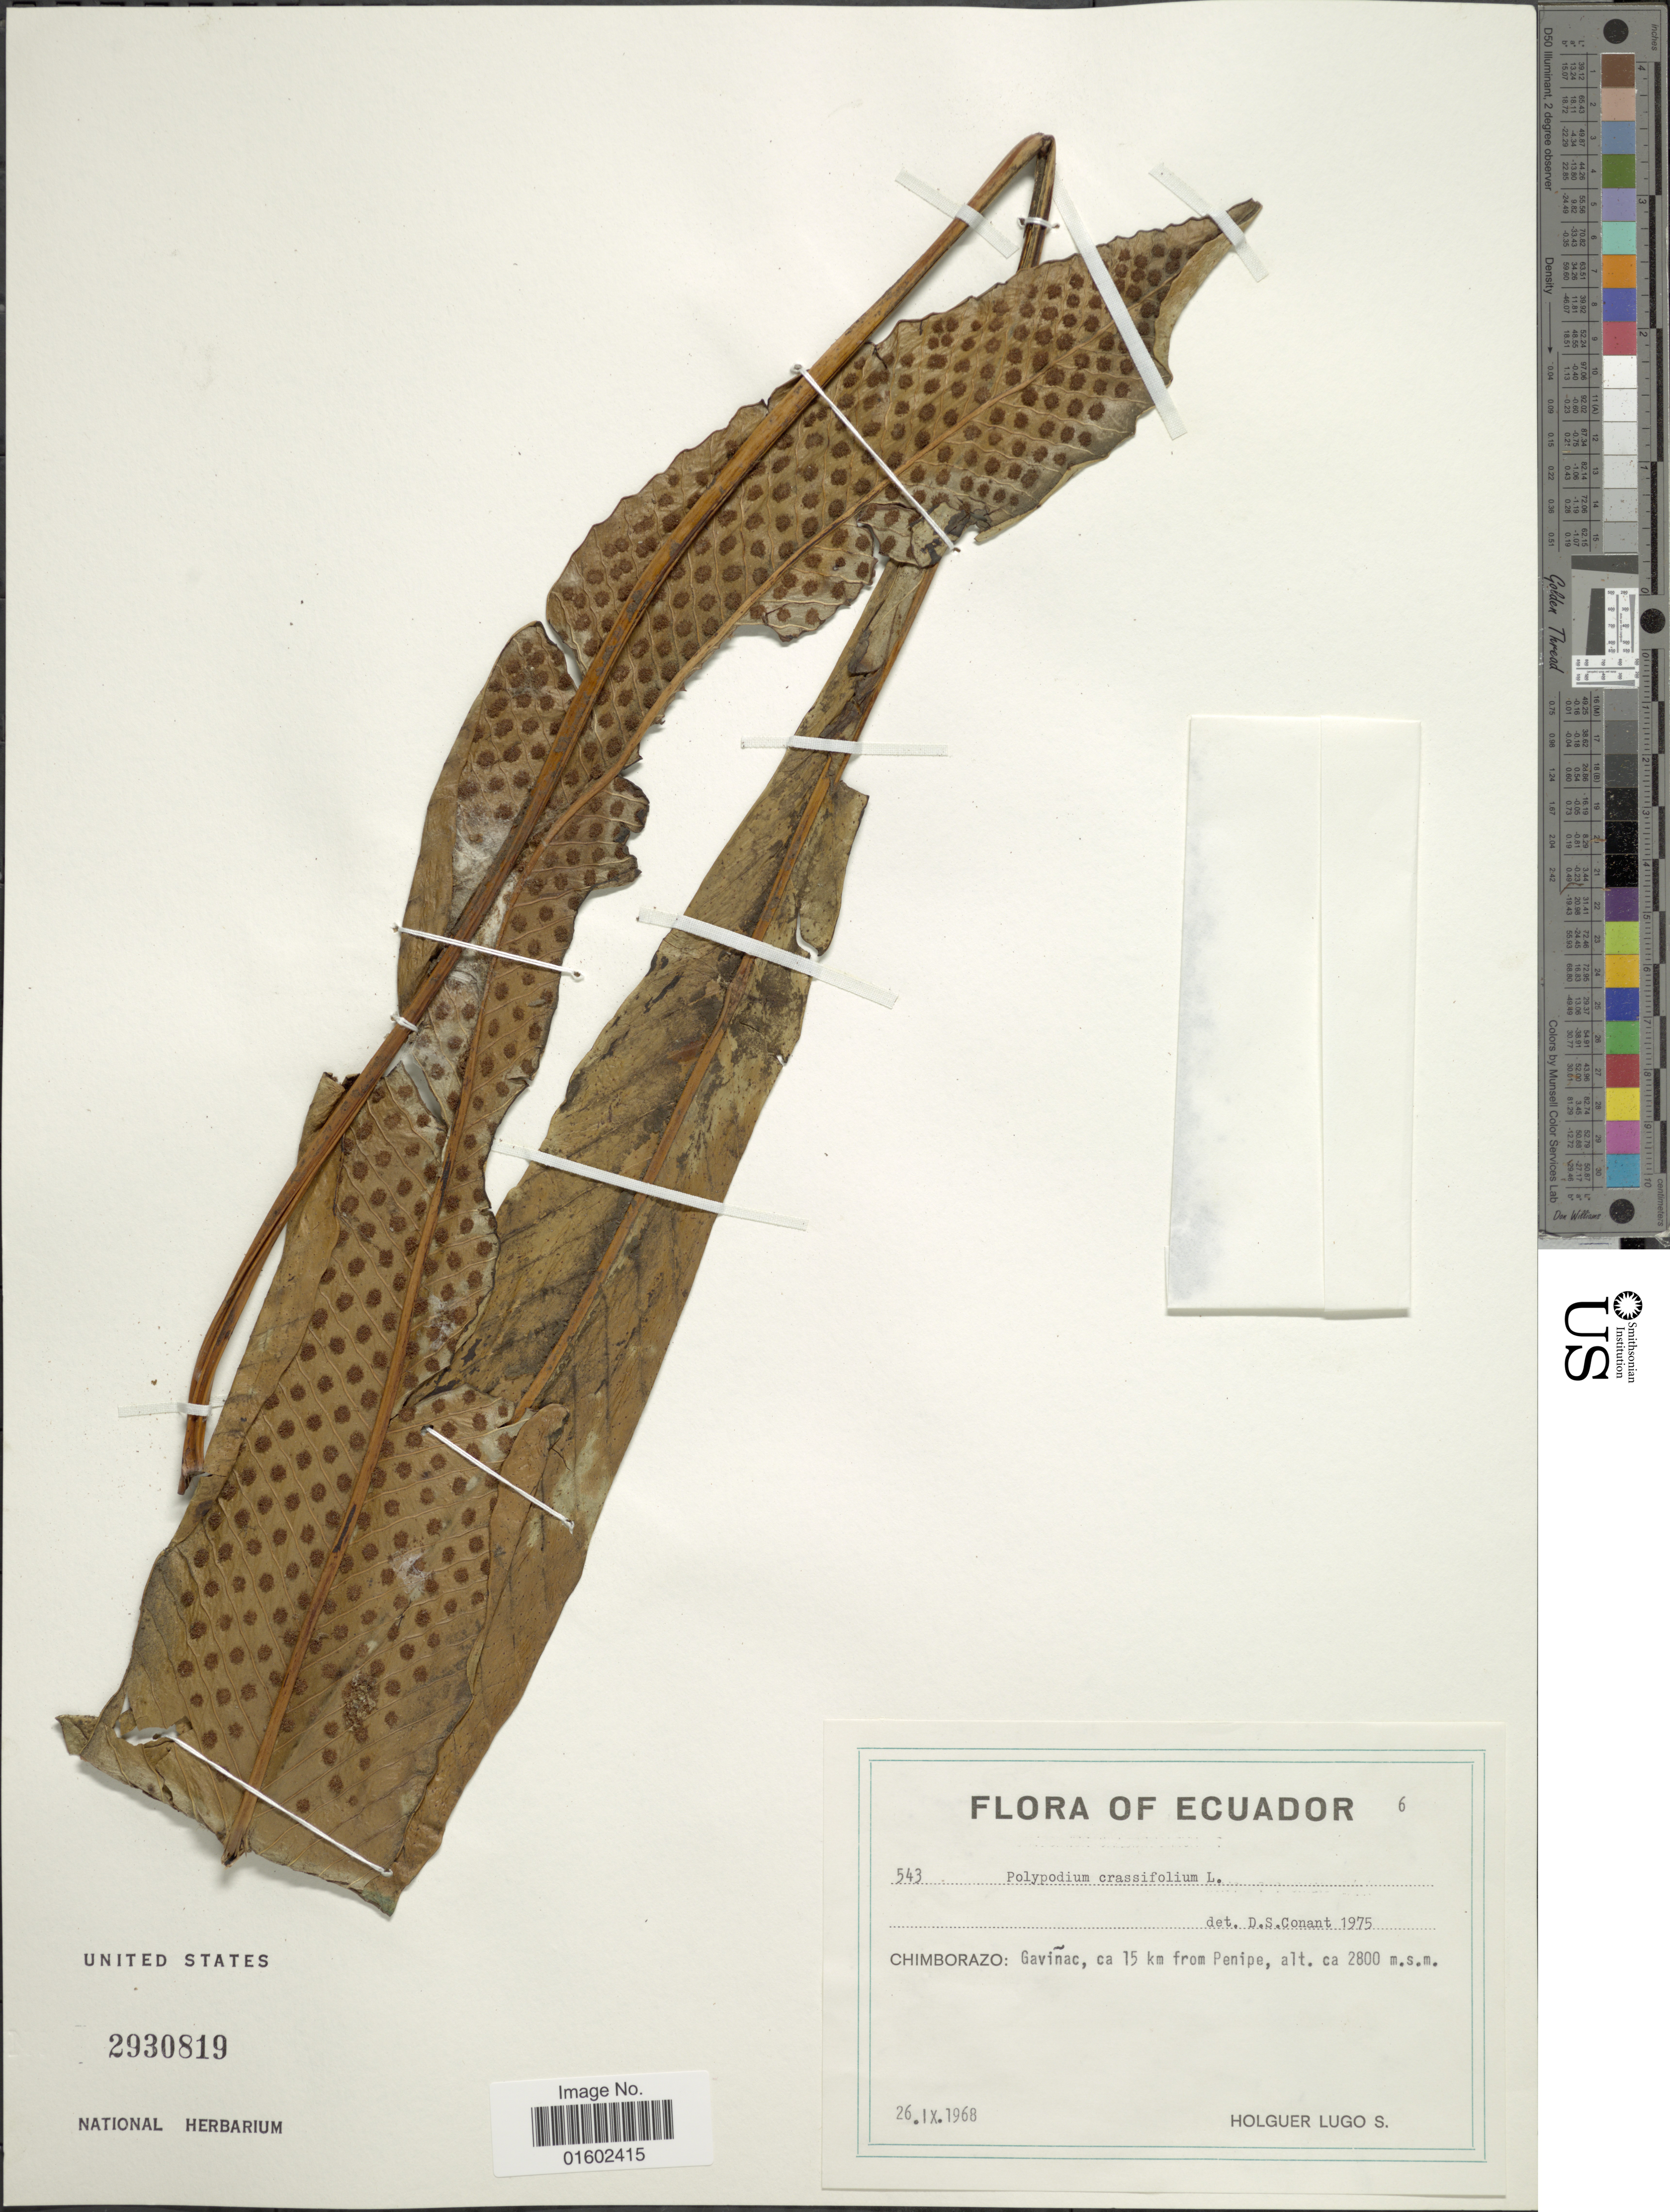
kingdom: Plantae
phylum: Tracheophyta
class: Polypodiopsida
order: Polypodiales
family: Polypodiaceae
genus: Niphidium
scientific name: Niphidium crassifolium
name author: (L.) Lellinger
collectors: H. Lugo S.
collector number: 543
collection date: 1968-09-26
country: Ecuador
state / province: Chimborazo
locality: Gavinac, ca 15 km from Penipe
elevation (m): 2800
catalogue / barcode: US 2930819